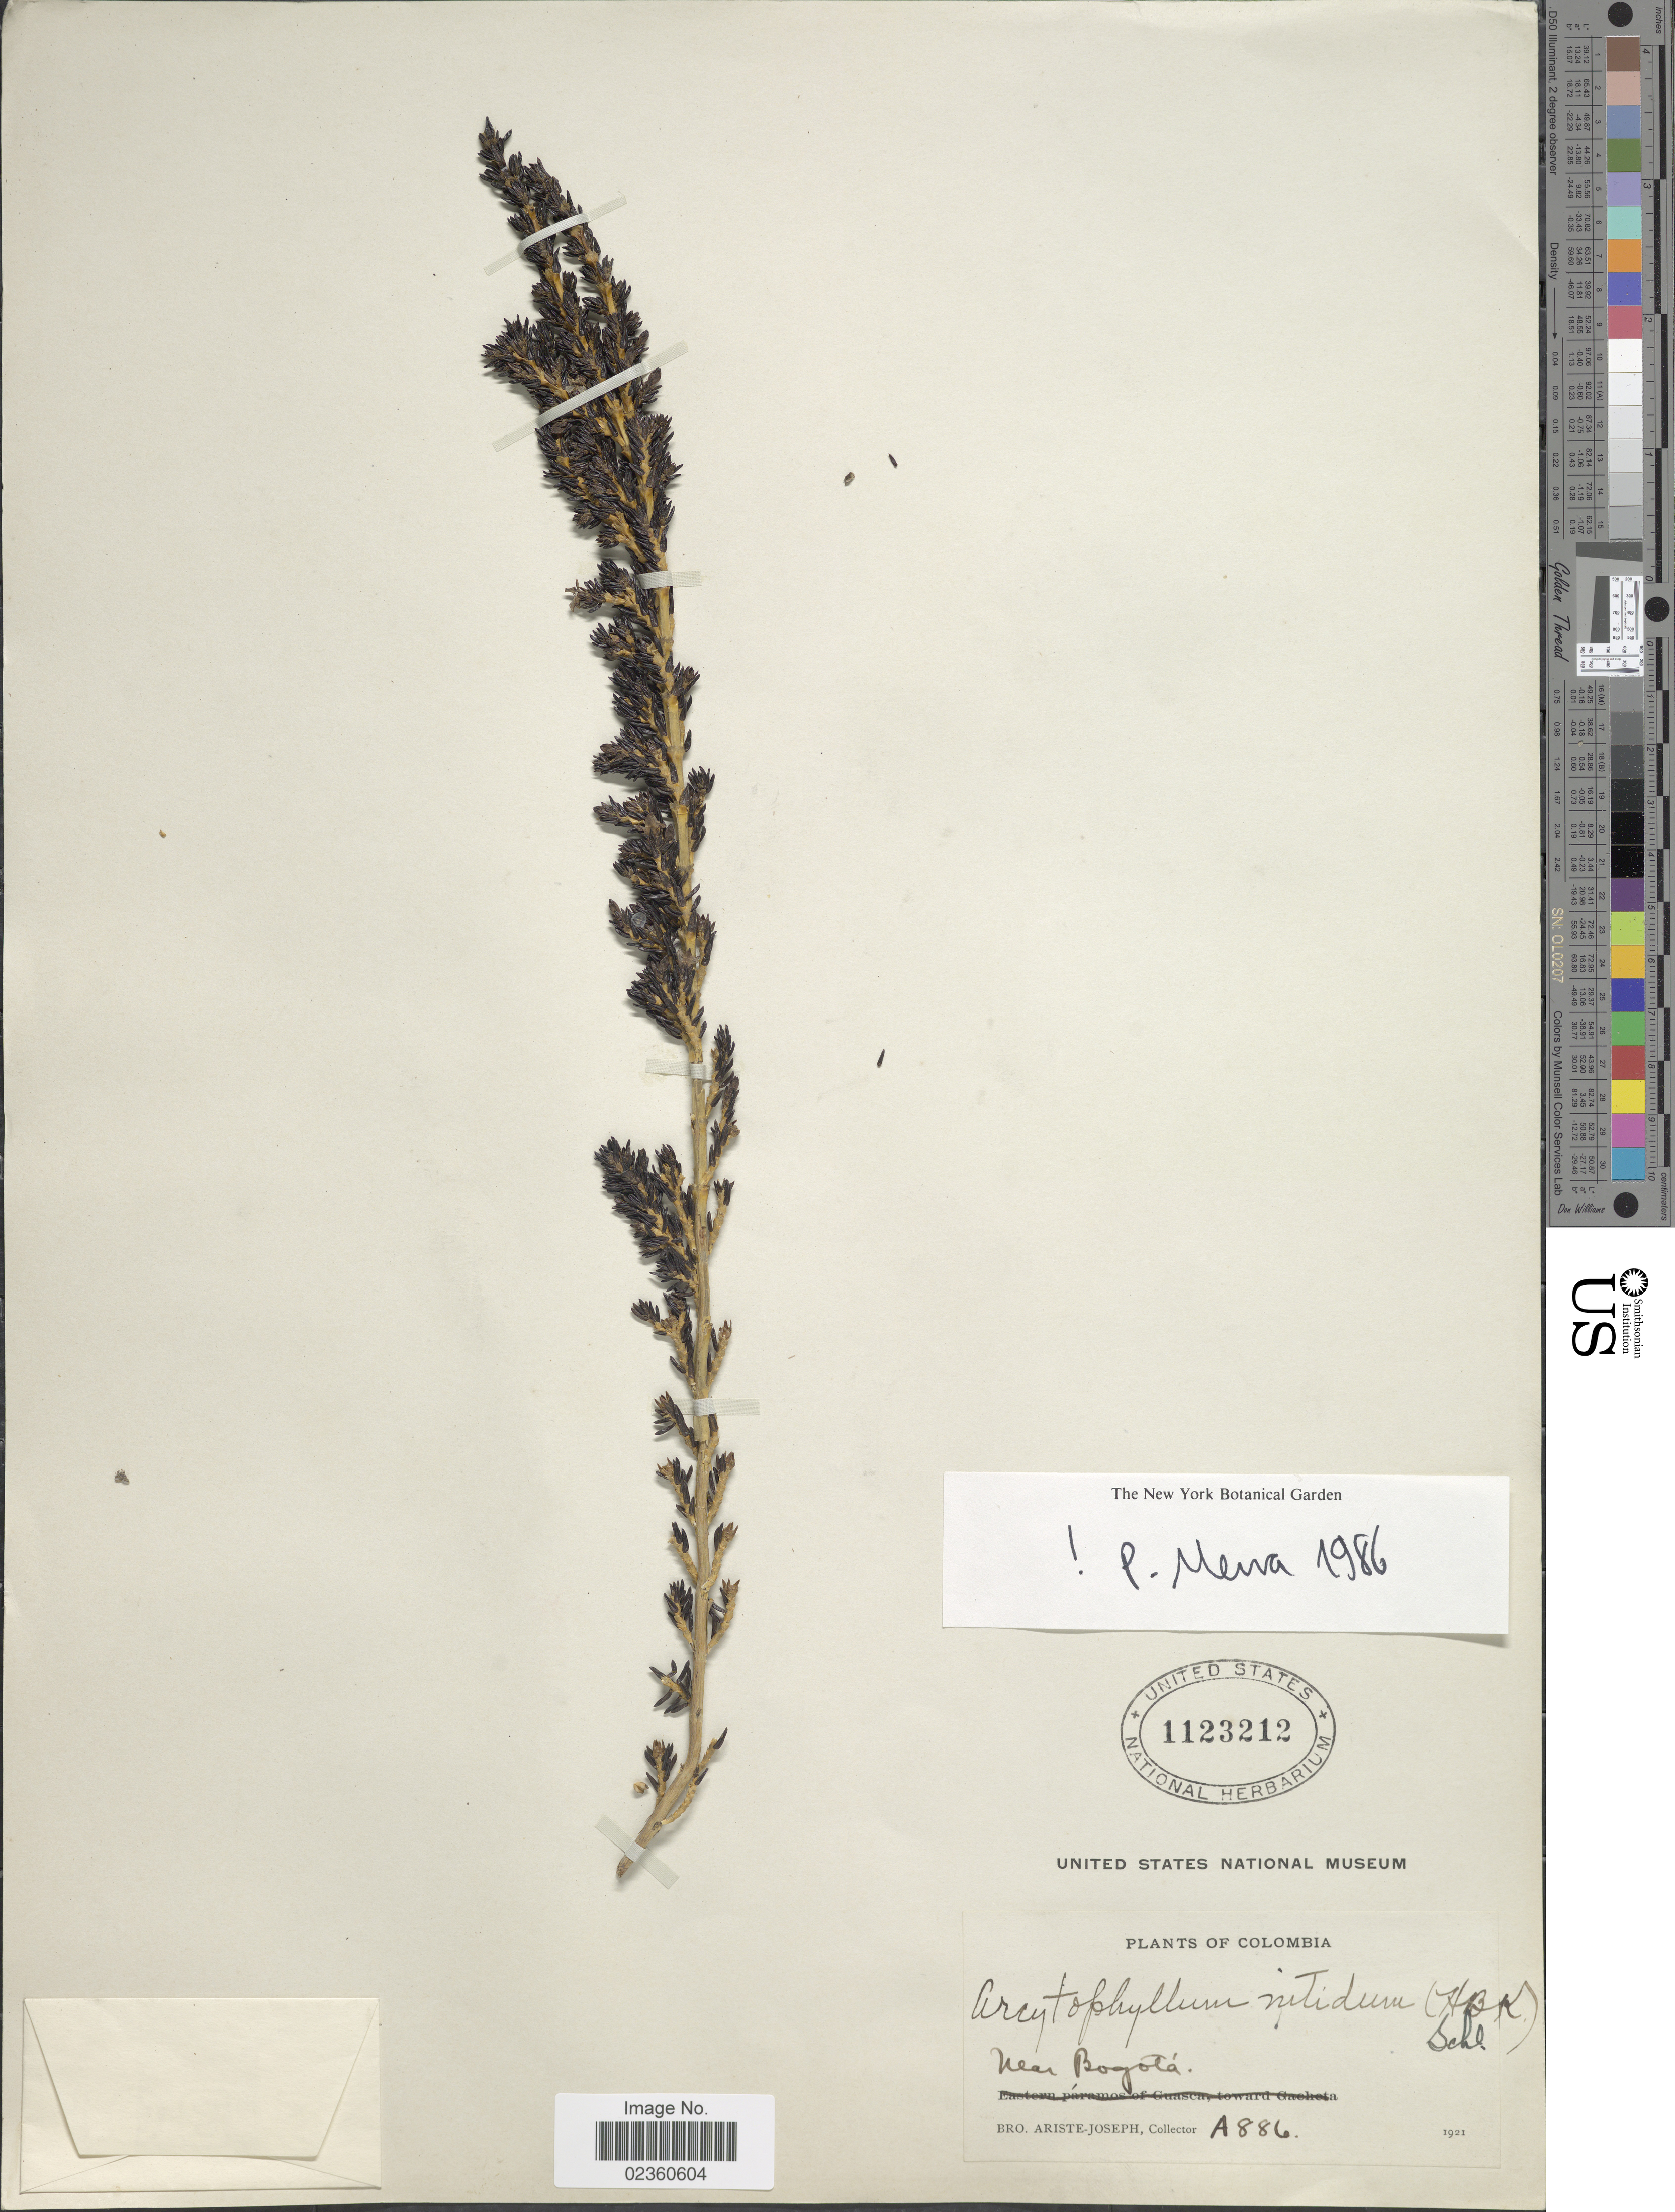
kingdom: Plantae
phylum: Tracheophyta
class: Magnoliopsida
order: Gentianales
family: Rubiaceae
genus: Arcytophyllum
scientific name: Arcytophyllum nitidum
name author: (Kunth) Schltdl.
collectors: Bro. Ariste-Joseph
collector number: A886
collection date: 1921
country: Colombia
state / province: Bogota D.C.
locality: Near Bogotá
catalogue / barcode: US 1123212